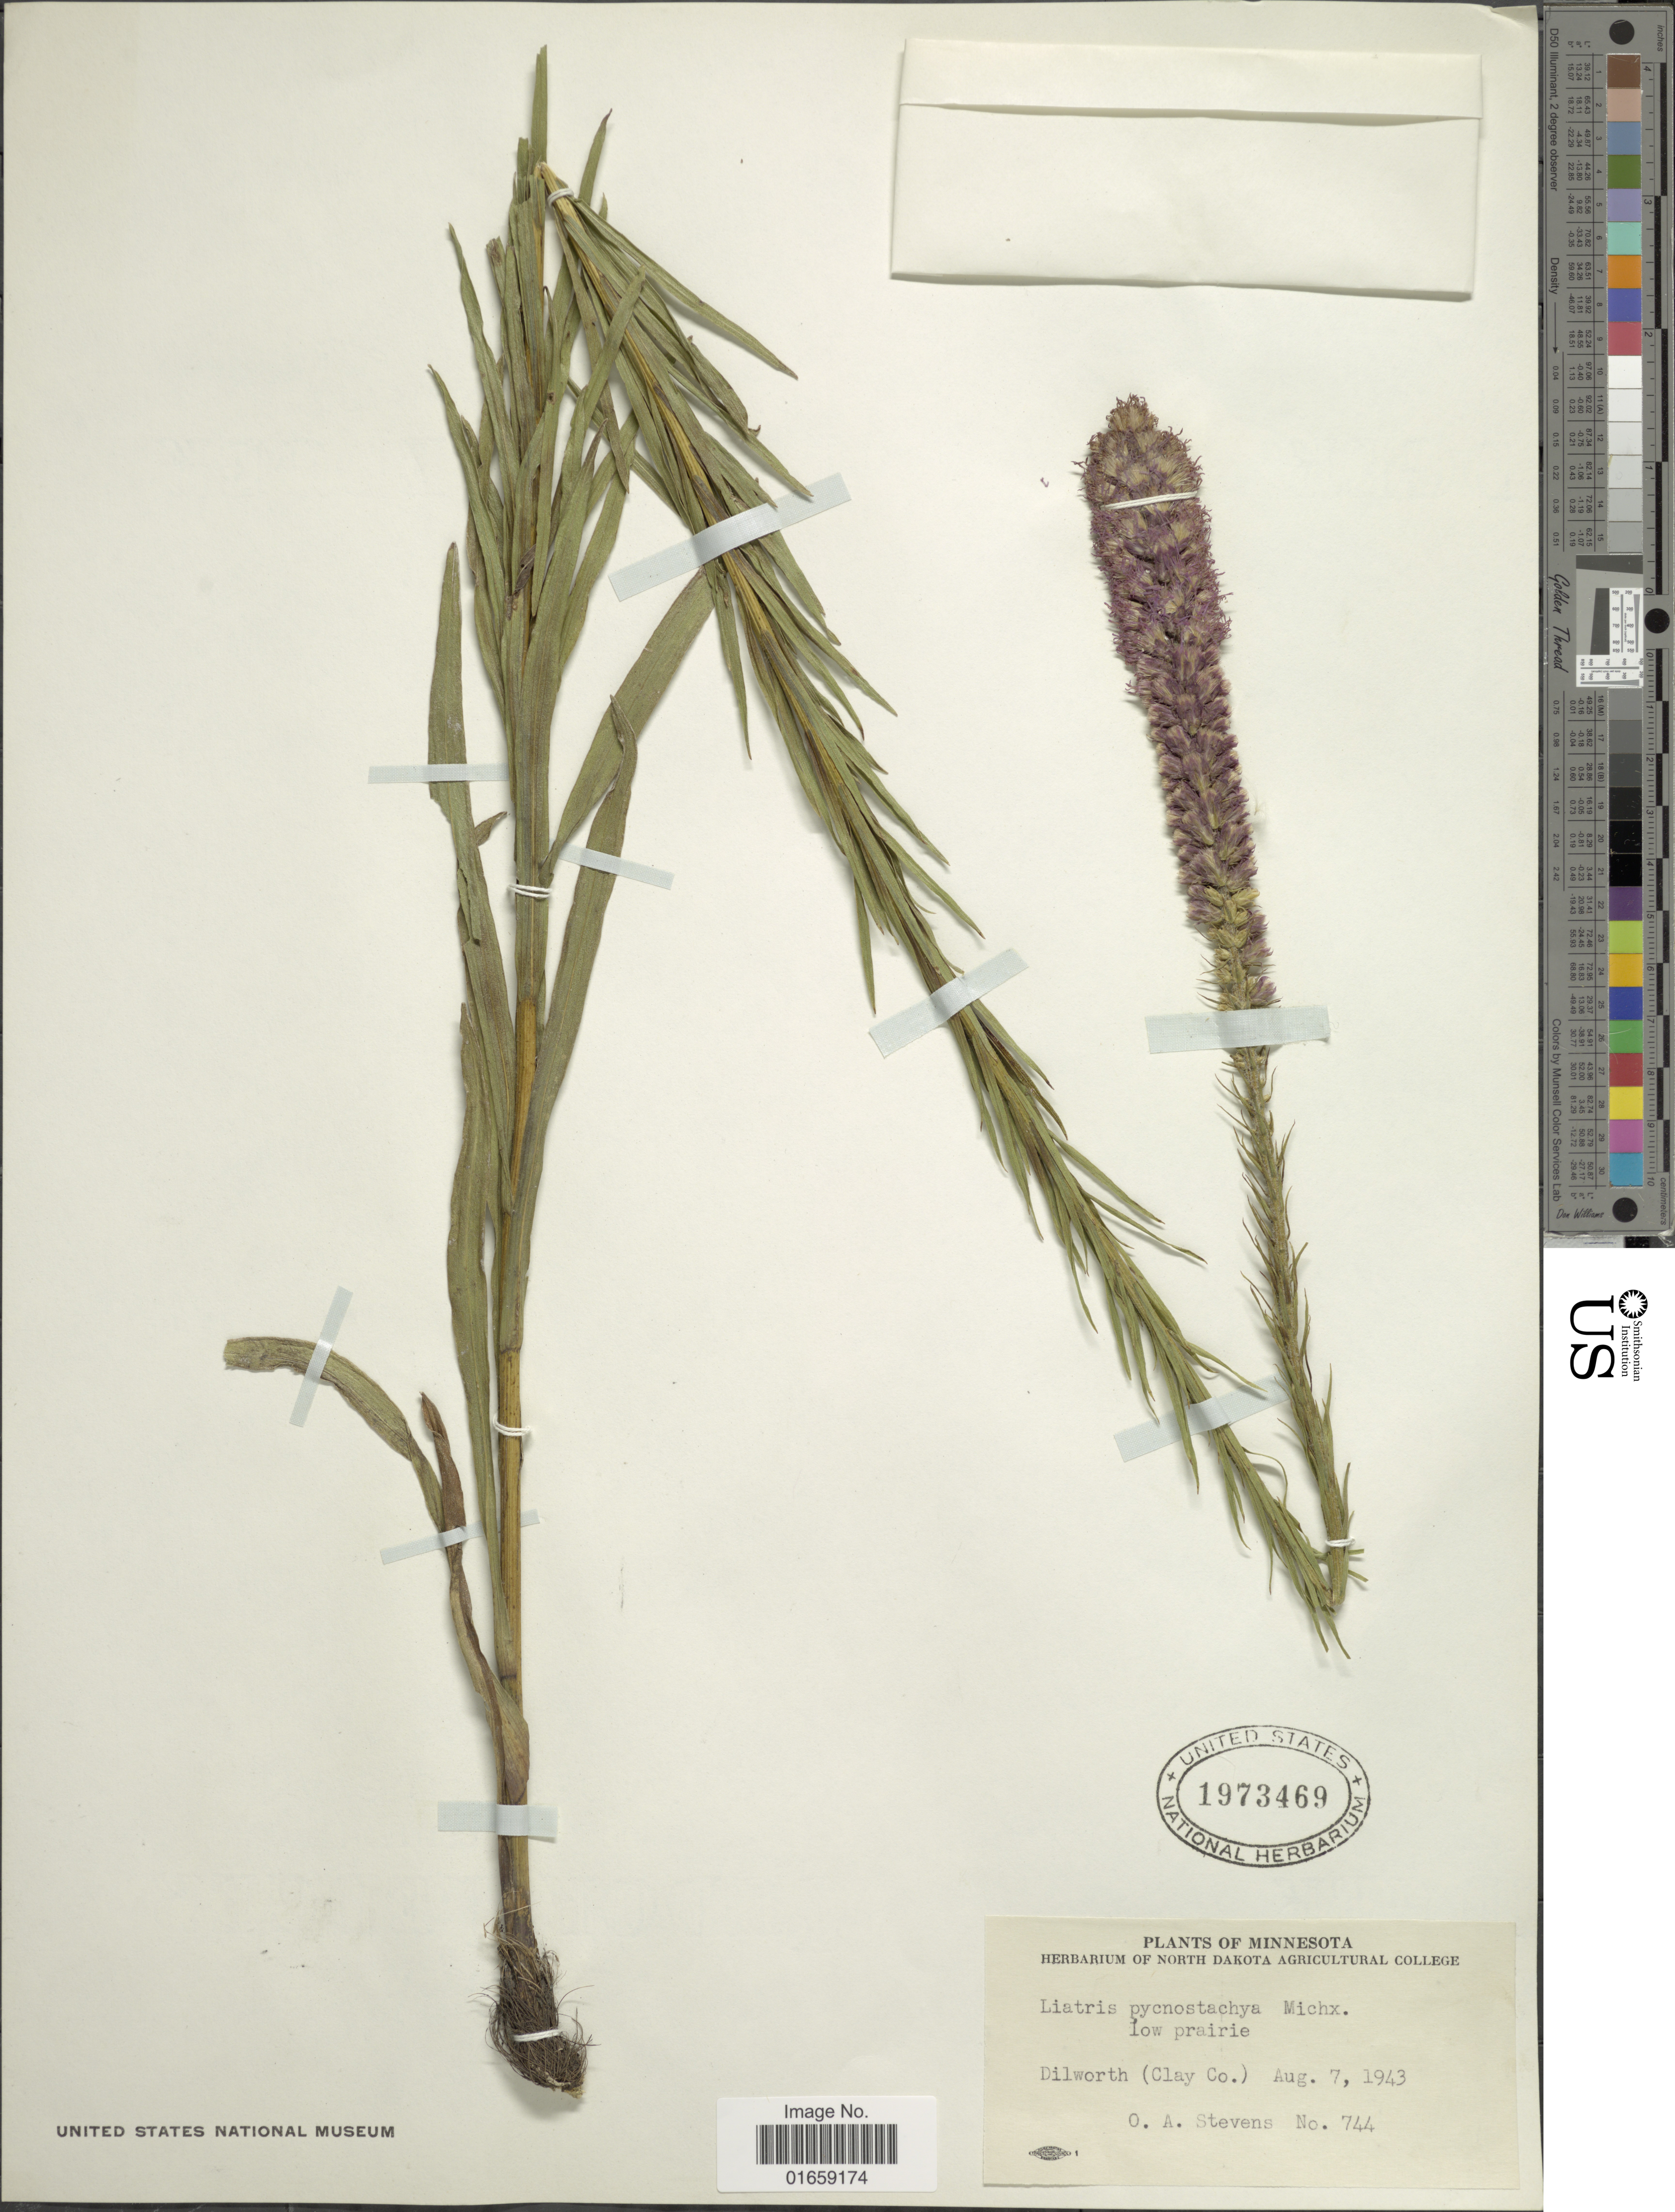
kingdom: Plantae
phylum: Tracheophyta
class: Magnoliopsida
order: Asterales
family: Asteraceae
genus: Liatris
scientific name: Liatris pycnostachya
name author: Michx.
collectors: O. A. Stevens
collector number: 744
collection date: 1943-08-07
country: United States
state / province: Minnesota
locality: Dilworth (Clay. Co.)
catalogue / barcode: US 1973469